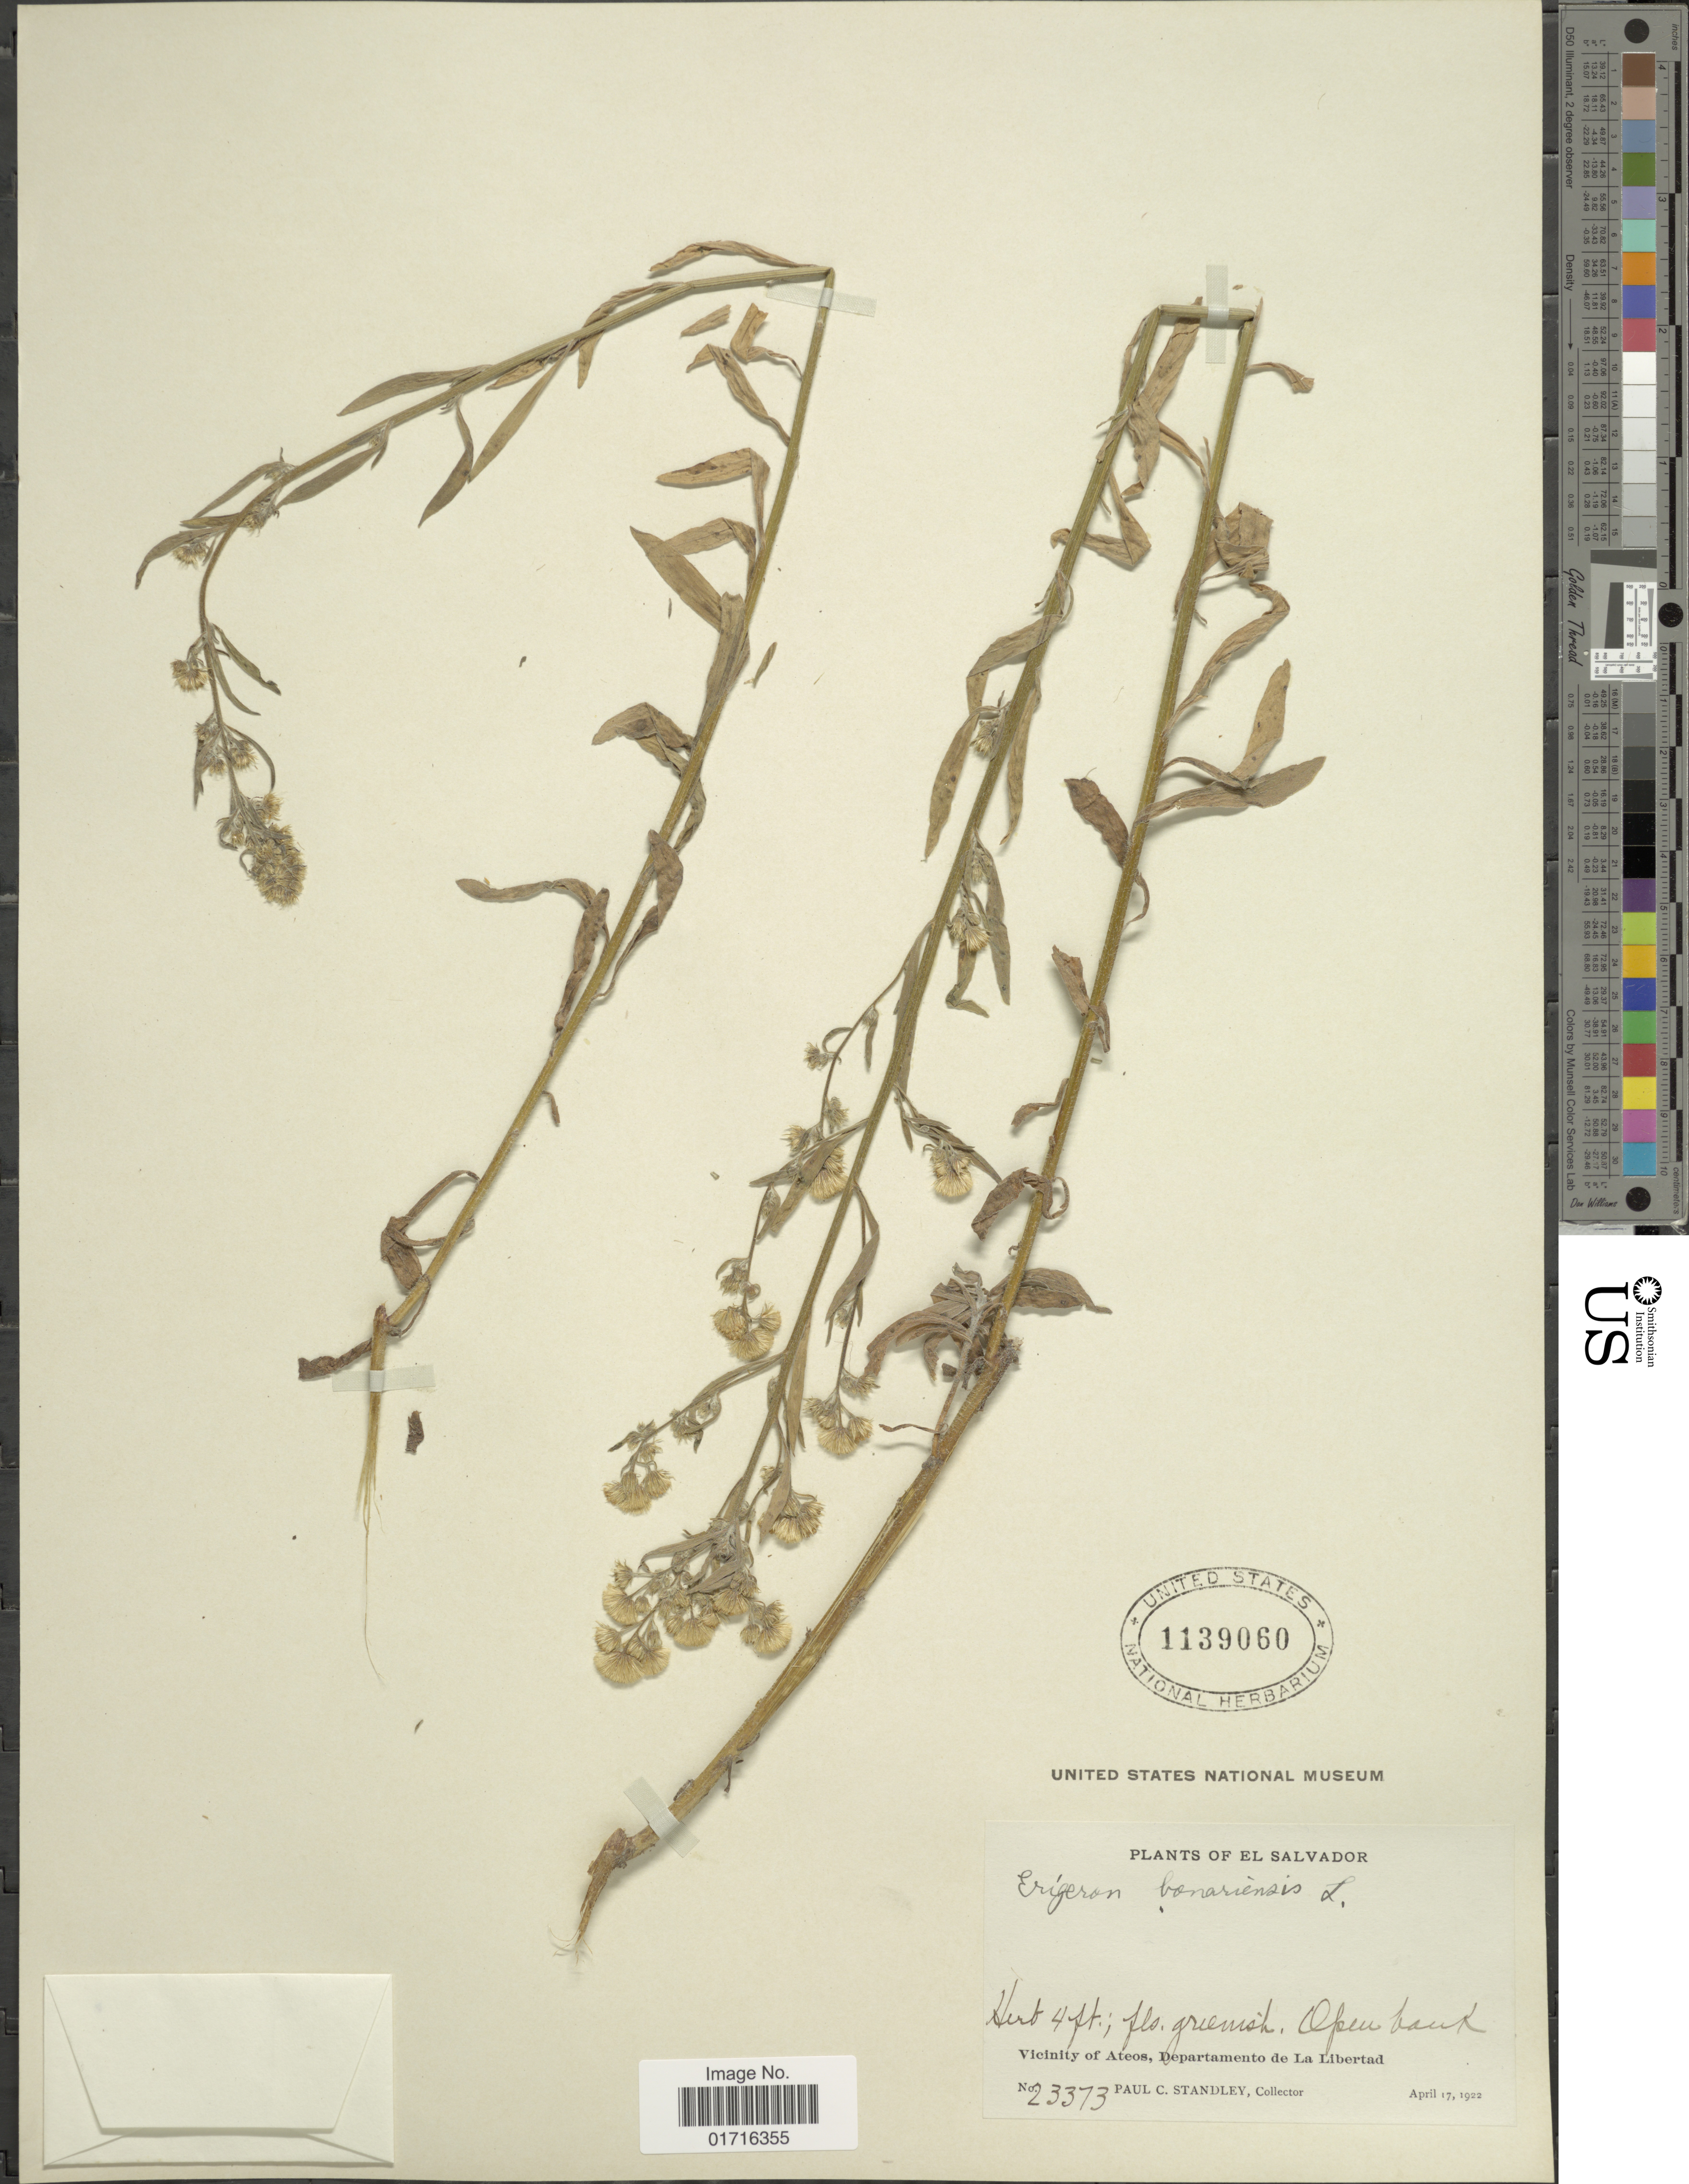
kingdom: Plantae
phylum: Tracheophyta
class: Magnoliopsida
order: Asterales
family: Asteraceae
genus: Conyza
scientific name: Conyza bonariensis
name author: (L.) Cronq.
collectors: P. C. Standley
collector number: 23373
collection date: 1922-04-17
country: El Salvador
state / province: La Libertad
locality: Vicinity of Ateos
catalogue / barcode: US 1139060